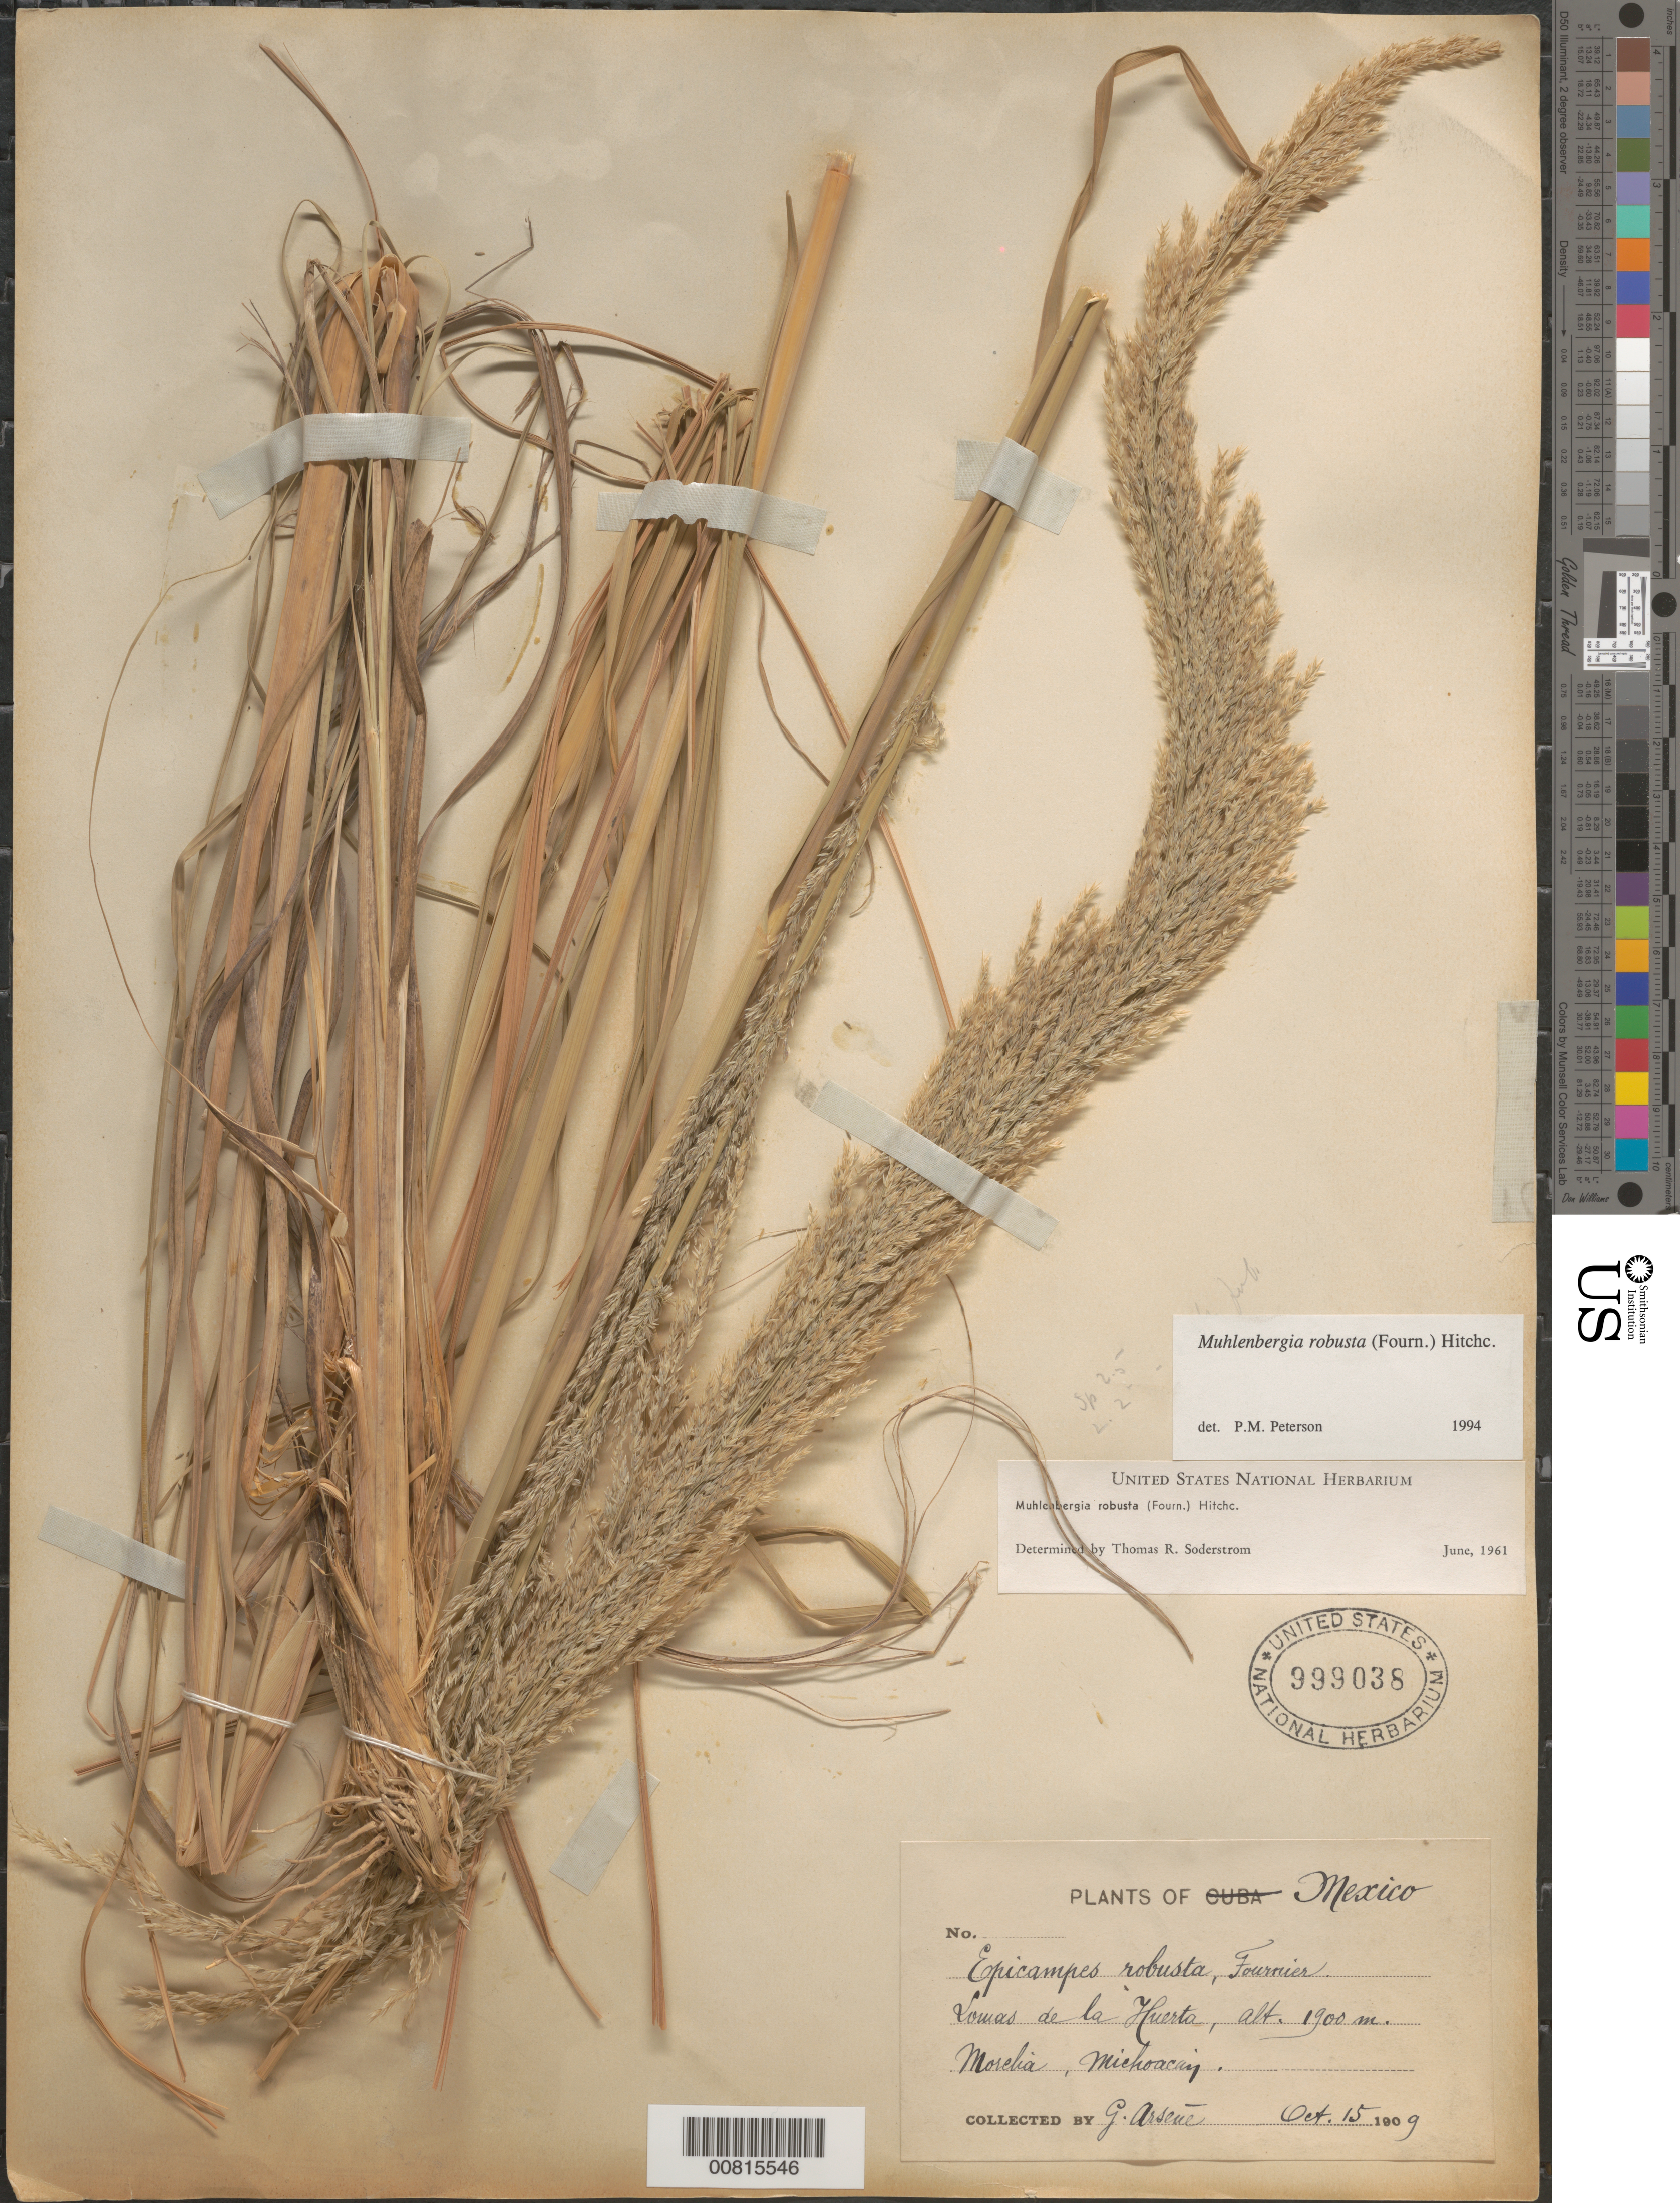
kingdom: Plantae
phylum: Tracheophyta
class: Liliopsida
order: Poales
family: Poaceae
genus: Muhlenbergia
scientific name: Muhlenbergia robusta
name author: (E. Fourn.) Hitchc.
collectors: Bro. G. Arsène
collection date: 1909-10-15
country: Mexico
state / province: Michoacán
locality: Lomas de la Huerta, Morelia, Mich.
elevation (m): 1900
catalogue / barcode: US 999038